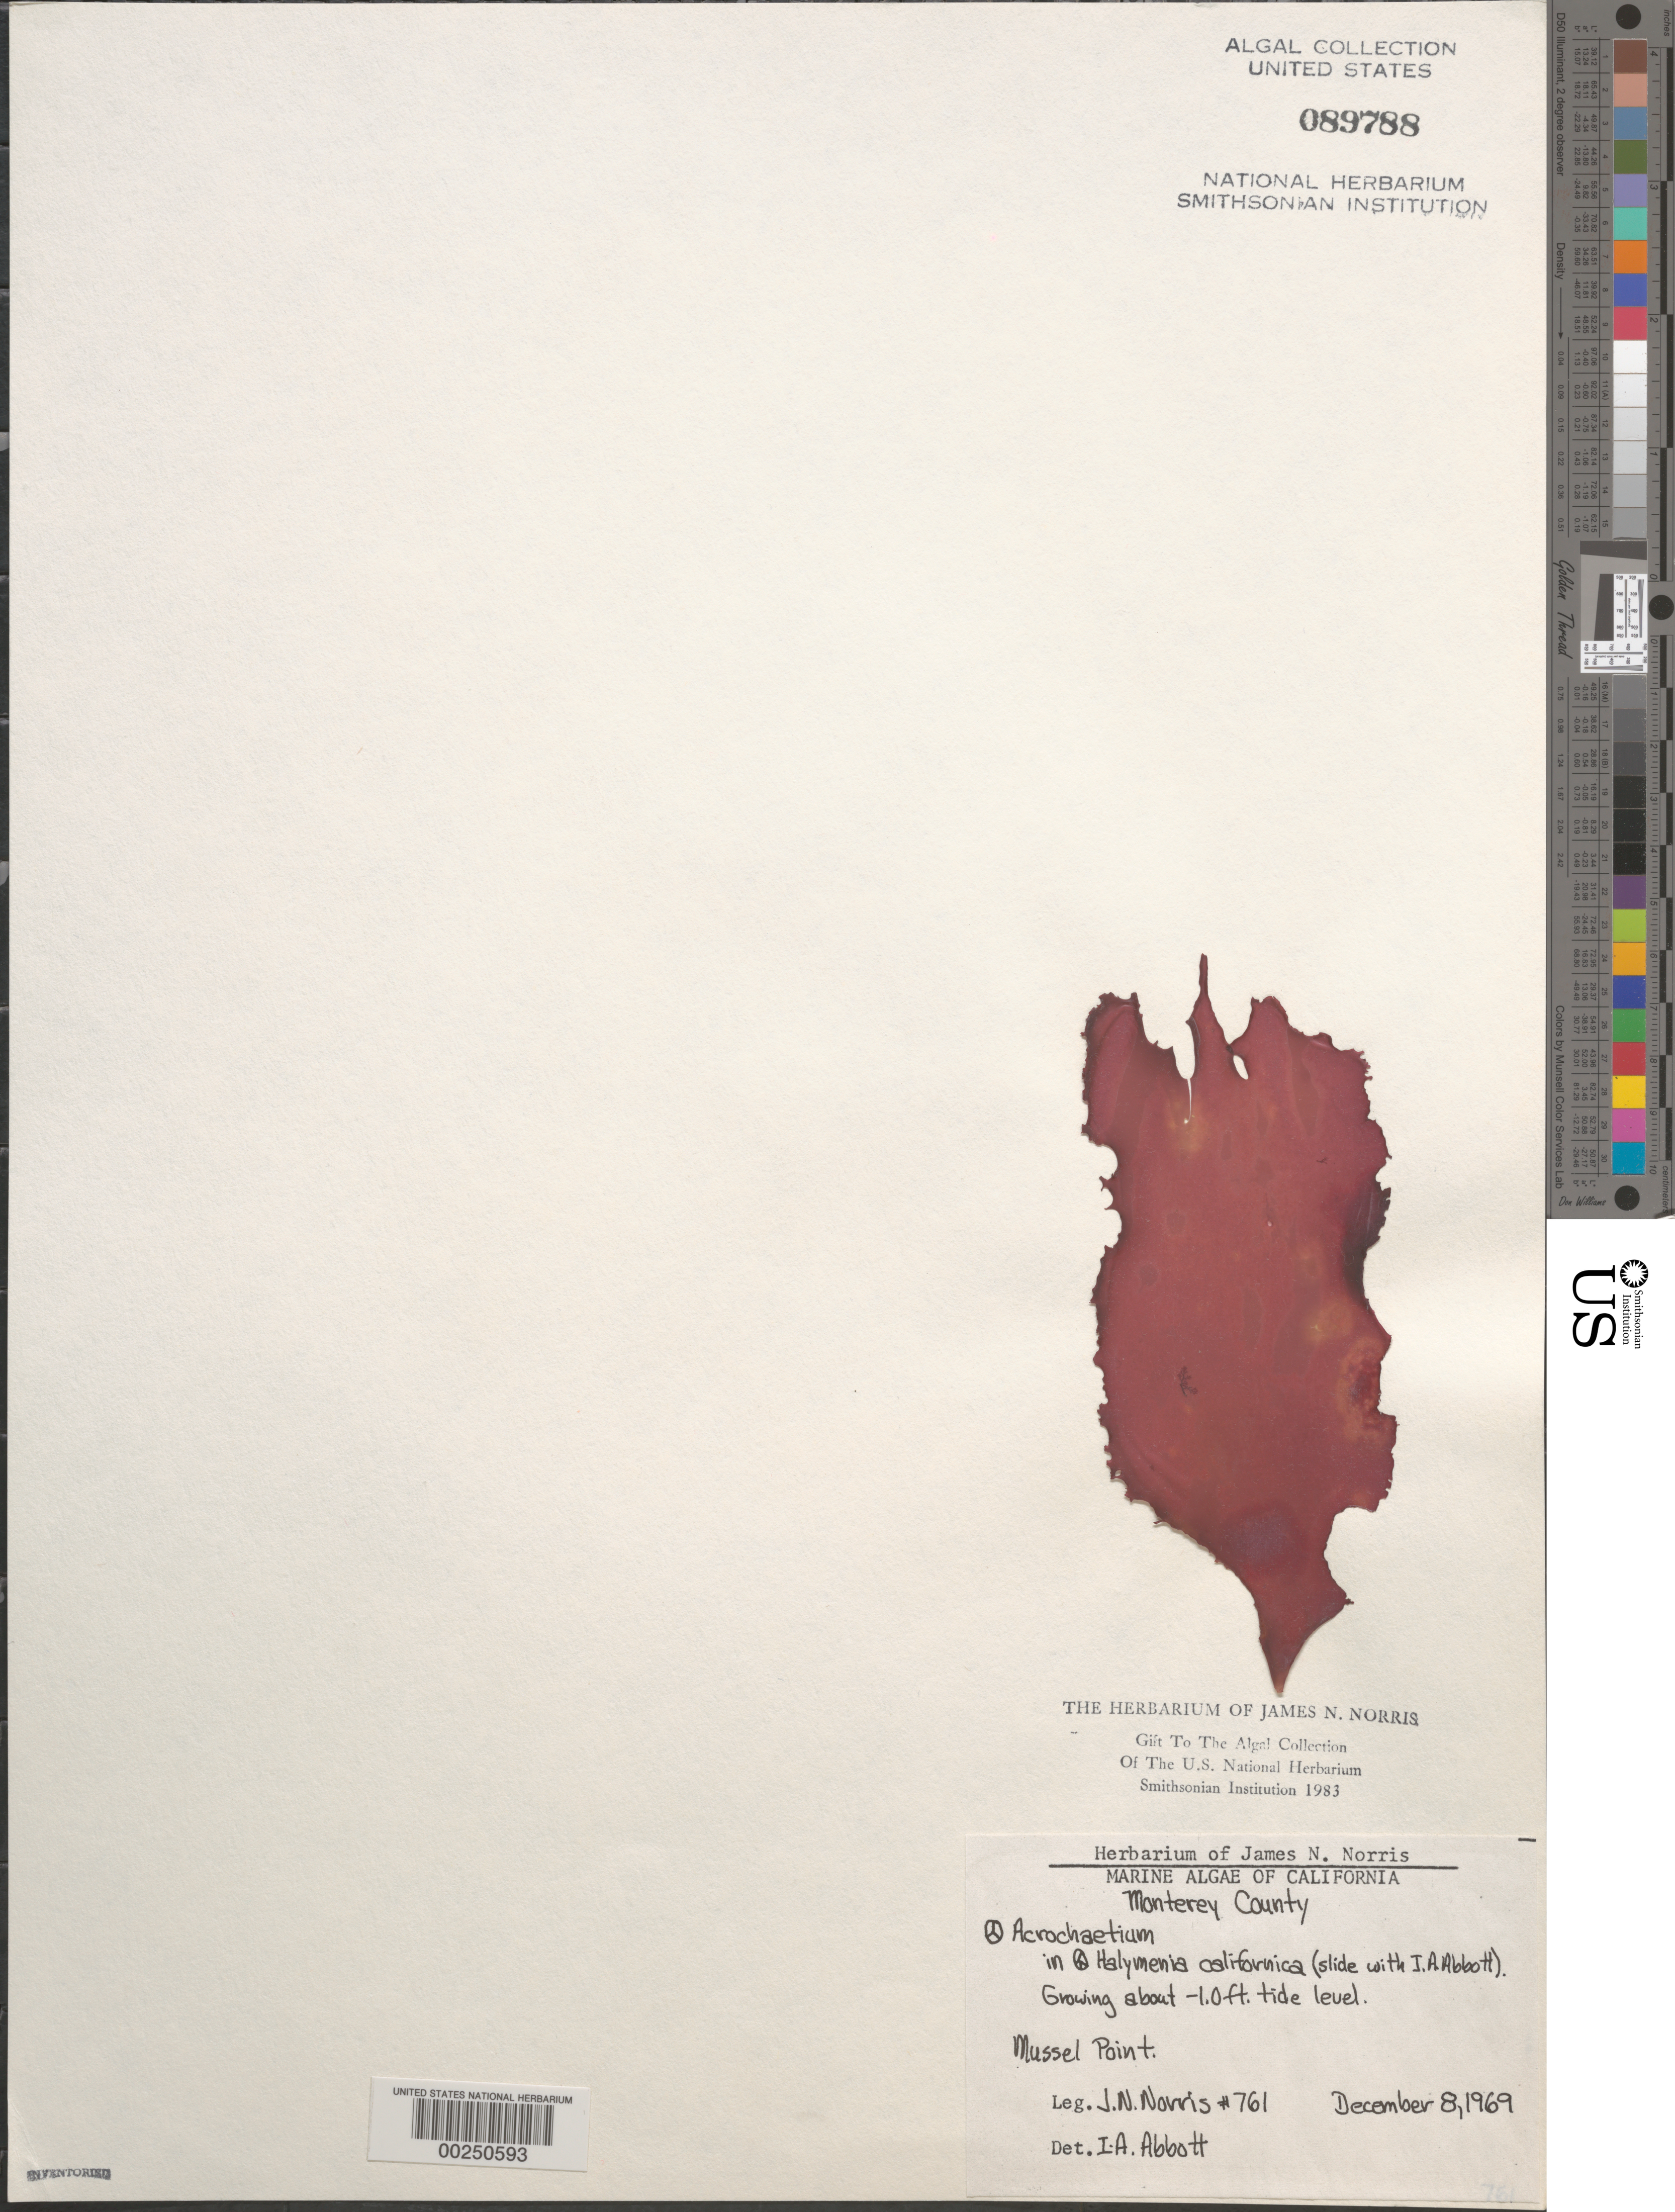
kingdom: Plantae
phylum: Rhodophyta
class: Florideophyceae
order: Acrochaetiales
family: Acrochaetiaceae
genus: Acrochaetium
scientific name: Acrochaetium sp.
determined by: Abbott, Isabella A.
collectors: J. N. Norris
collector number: JN-761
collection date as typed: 08 Dec 1969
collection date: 1969-12-08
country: United States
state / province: California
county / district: Monterey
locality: Mussel Point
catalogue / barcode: US 89788